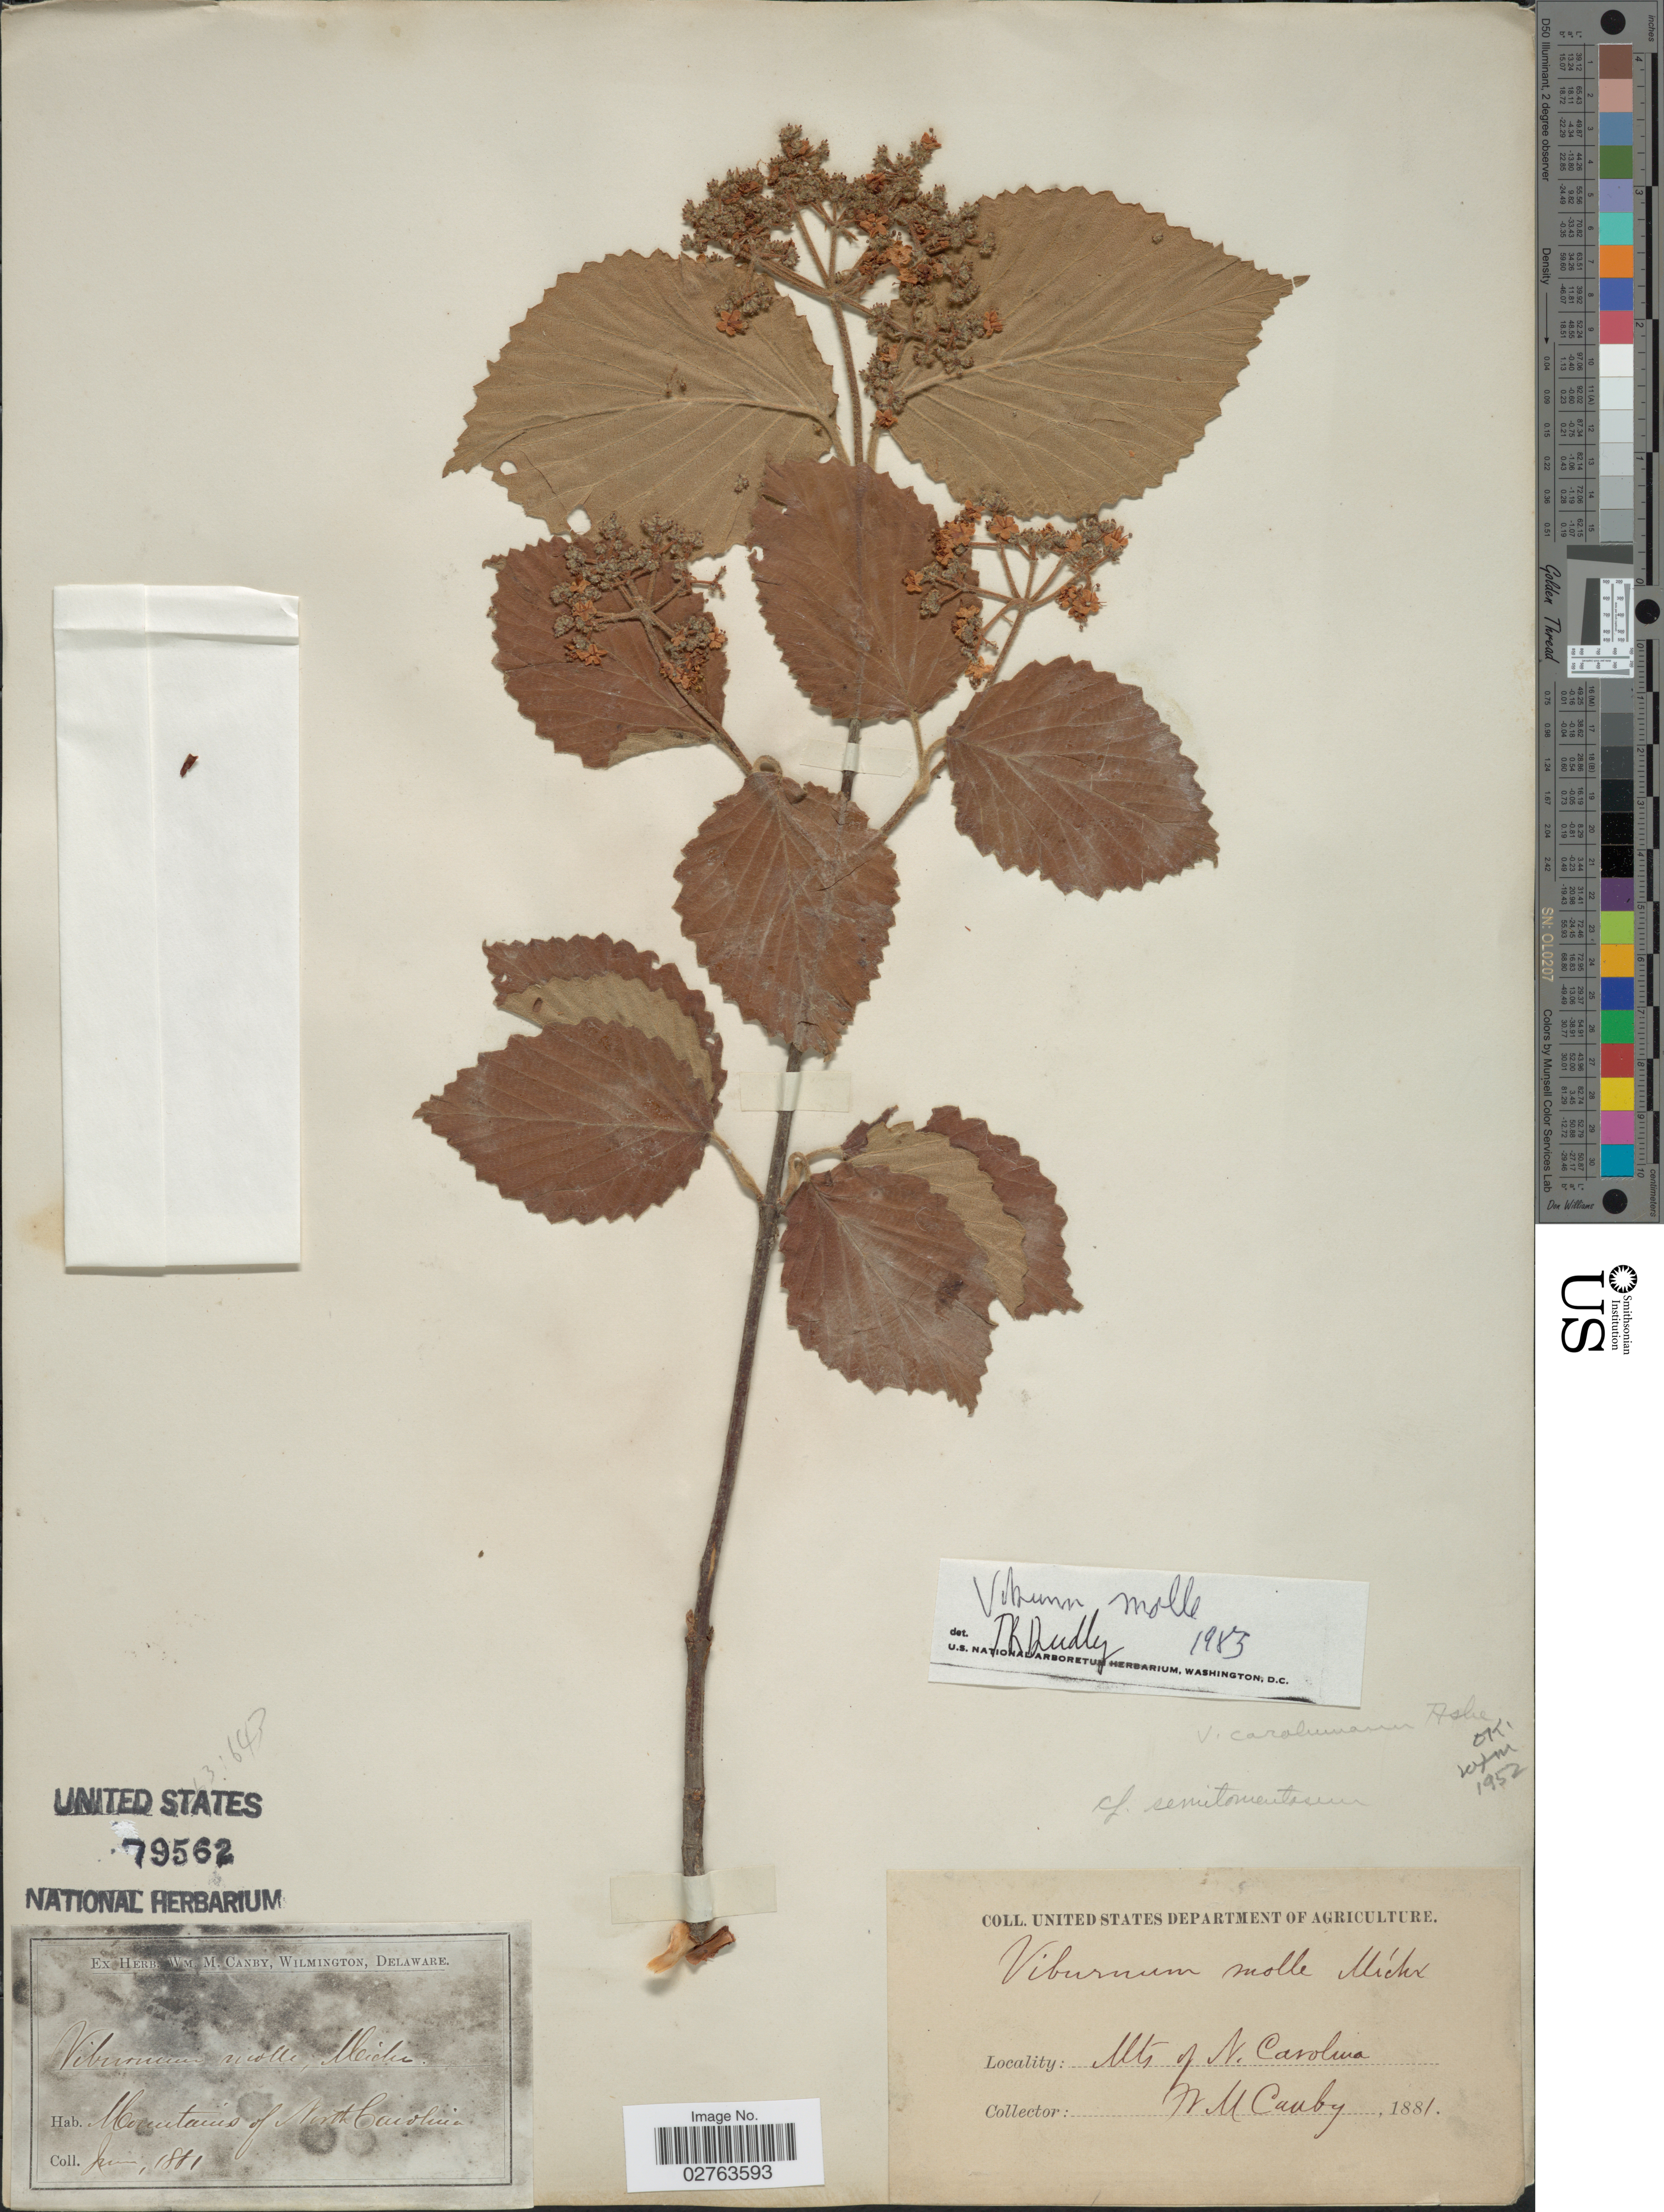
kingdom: Plantae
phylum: Tracheophyta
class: Magnoliopsida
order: Dipsacales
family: Viburnaceae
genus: Viburnum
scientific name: Viburnum molle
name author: Michx.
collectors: W. M. Canby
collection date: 1881-06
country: United States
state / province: North Carolina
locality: Mountains of North Carolina.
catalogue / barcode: US 79562